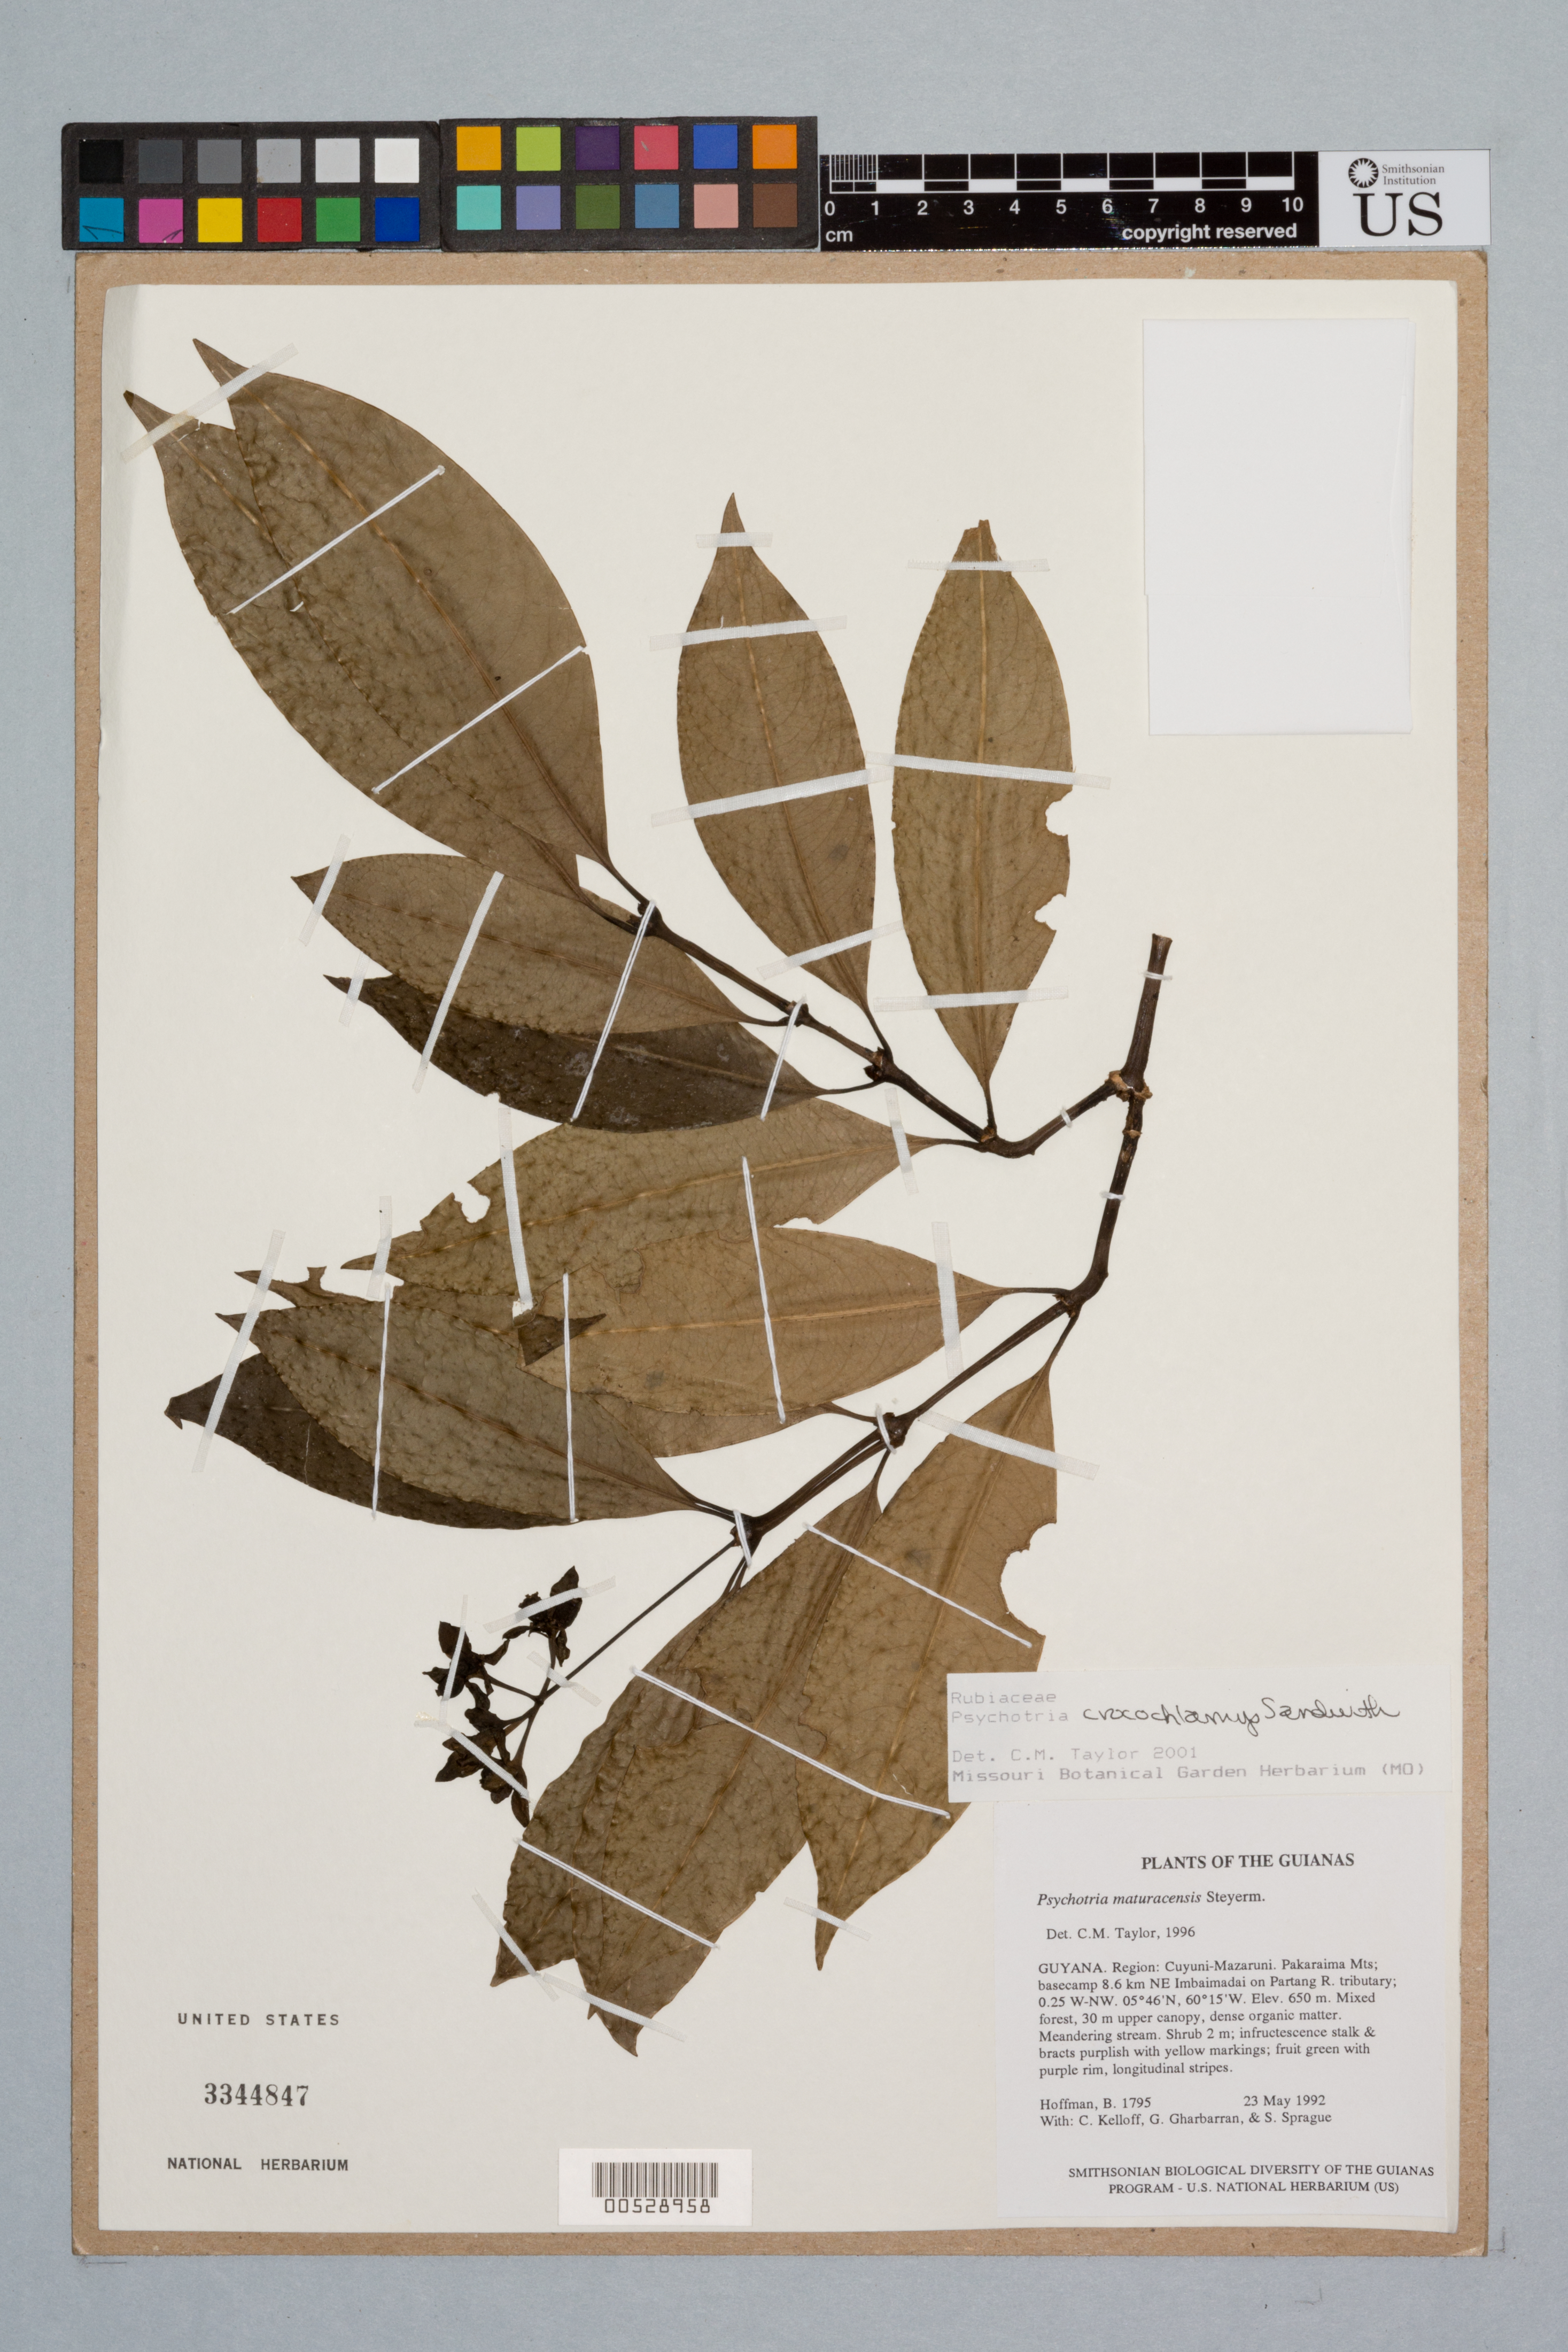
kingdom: Plantae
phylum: Tracheophyta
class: Magnoliopsida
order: Gentianales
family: Rubiaceae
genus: Palicourea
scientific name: Palicourea crocochlamys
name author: (Sandw.) Delprete & J.H. Kirkbr.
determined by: Kirkbride, J. H., Jr.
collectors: B. Hoffman, C. L. Kelloff, G. Gharbarran & S. Sprague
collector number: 1795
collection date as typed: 23 May 1992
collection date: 1992-05-23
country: Guyana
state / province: Cuyuni-Mazaruni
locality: Pakaraima Mts; basecamp 8.6 km NE Imbaimadai on Partang River tributary; 0.25 - 0.40 km WNW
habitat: Mixed forest, 30 m upper canopy, dense organic matter. Meandering stream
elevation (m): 650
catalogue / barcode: US 3344847